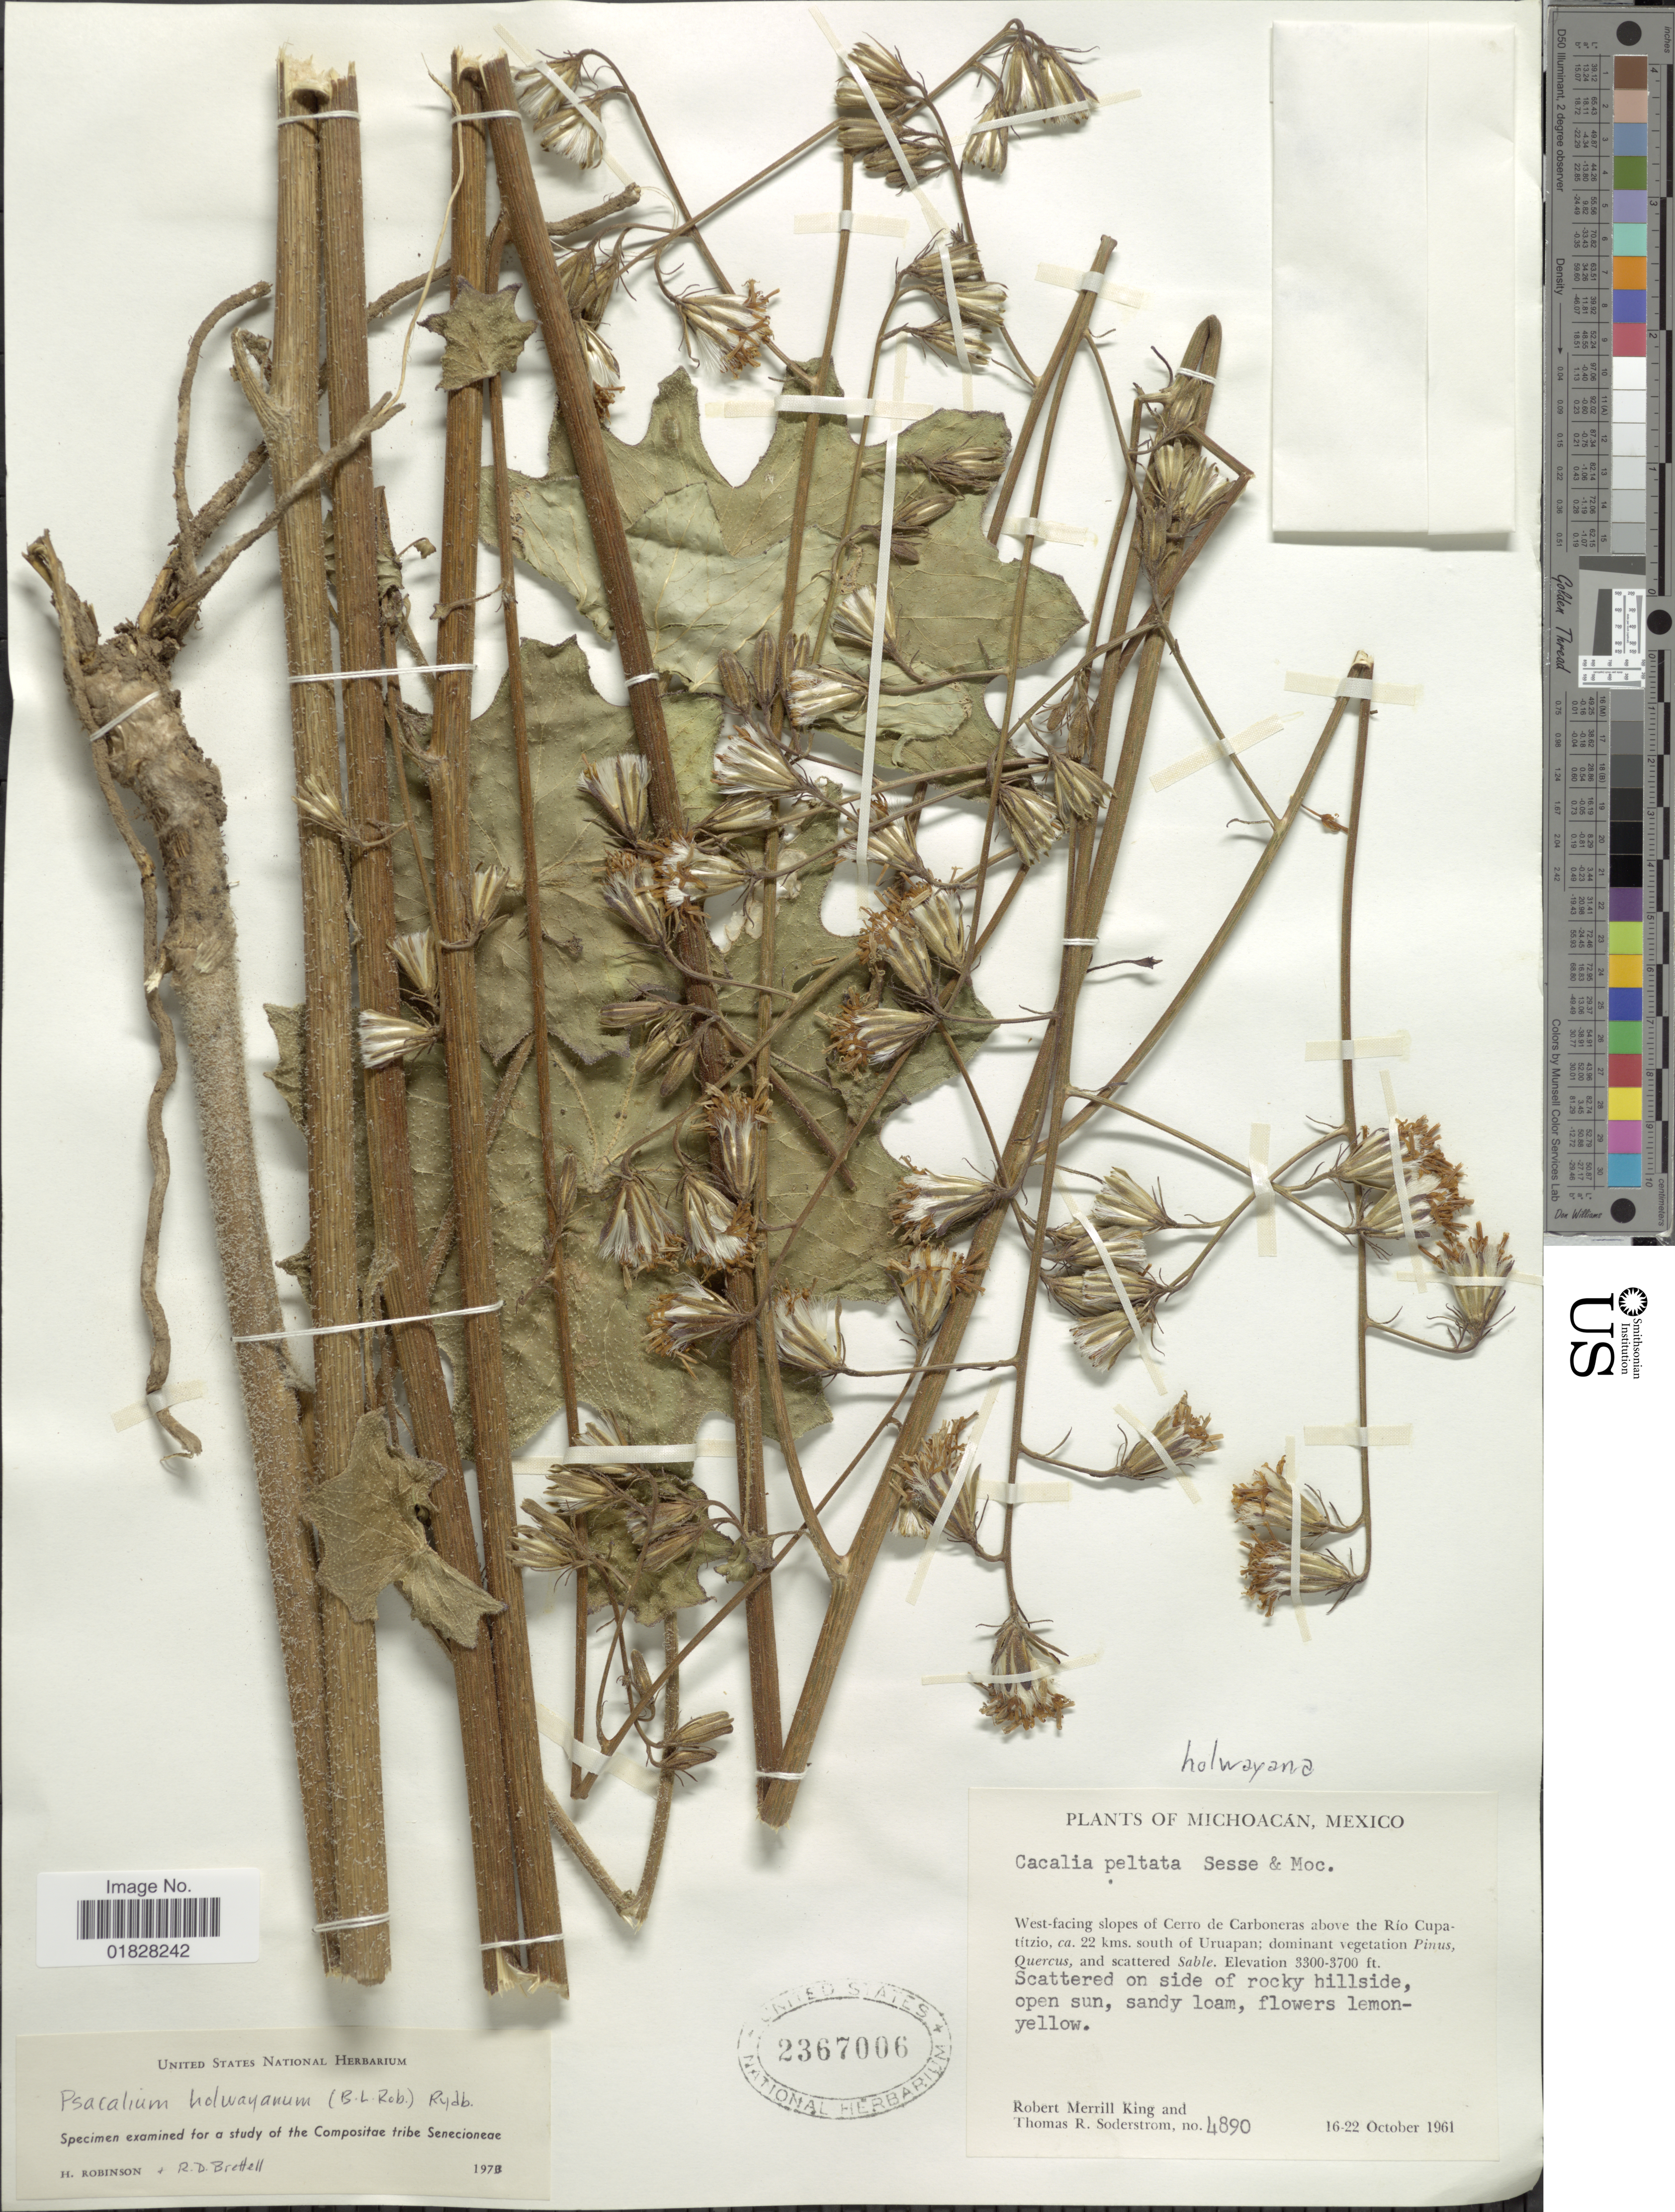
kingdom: Plantae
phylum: Tracheophyta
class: Magnoliopsida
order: Asterales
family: Asteraceae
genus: Psacalium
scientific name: Psacalium holwayana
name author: (B.L. Rob.) Rydb.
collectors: R. M. King & T. R. Soderstrom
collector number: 4890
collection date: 1961-10-16/1961-10-22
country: Mexico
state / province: Michoacán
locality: West-facing slopes of Cerro de Carboneras above the Rio Cupatitzo, ca. 22 kms. south of Uruapan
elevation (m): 1006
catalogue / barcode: US 2367006